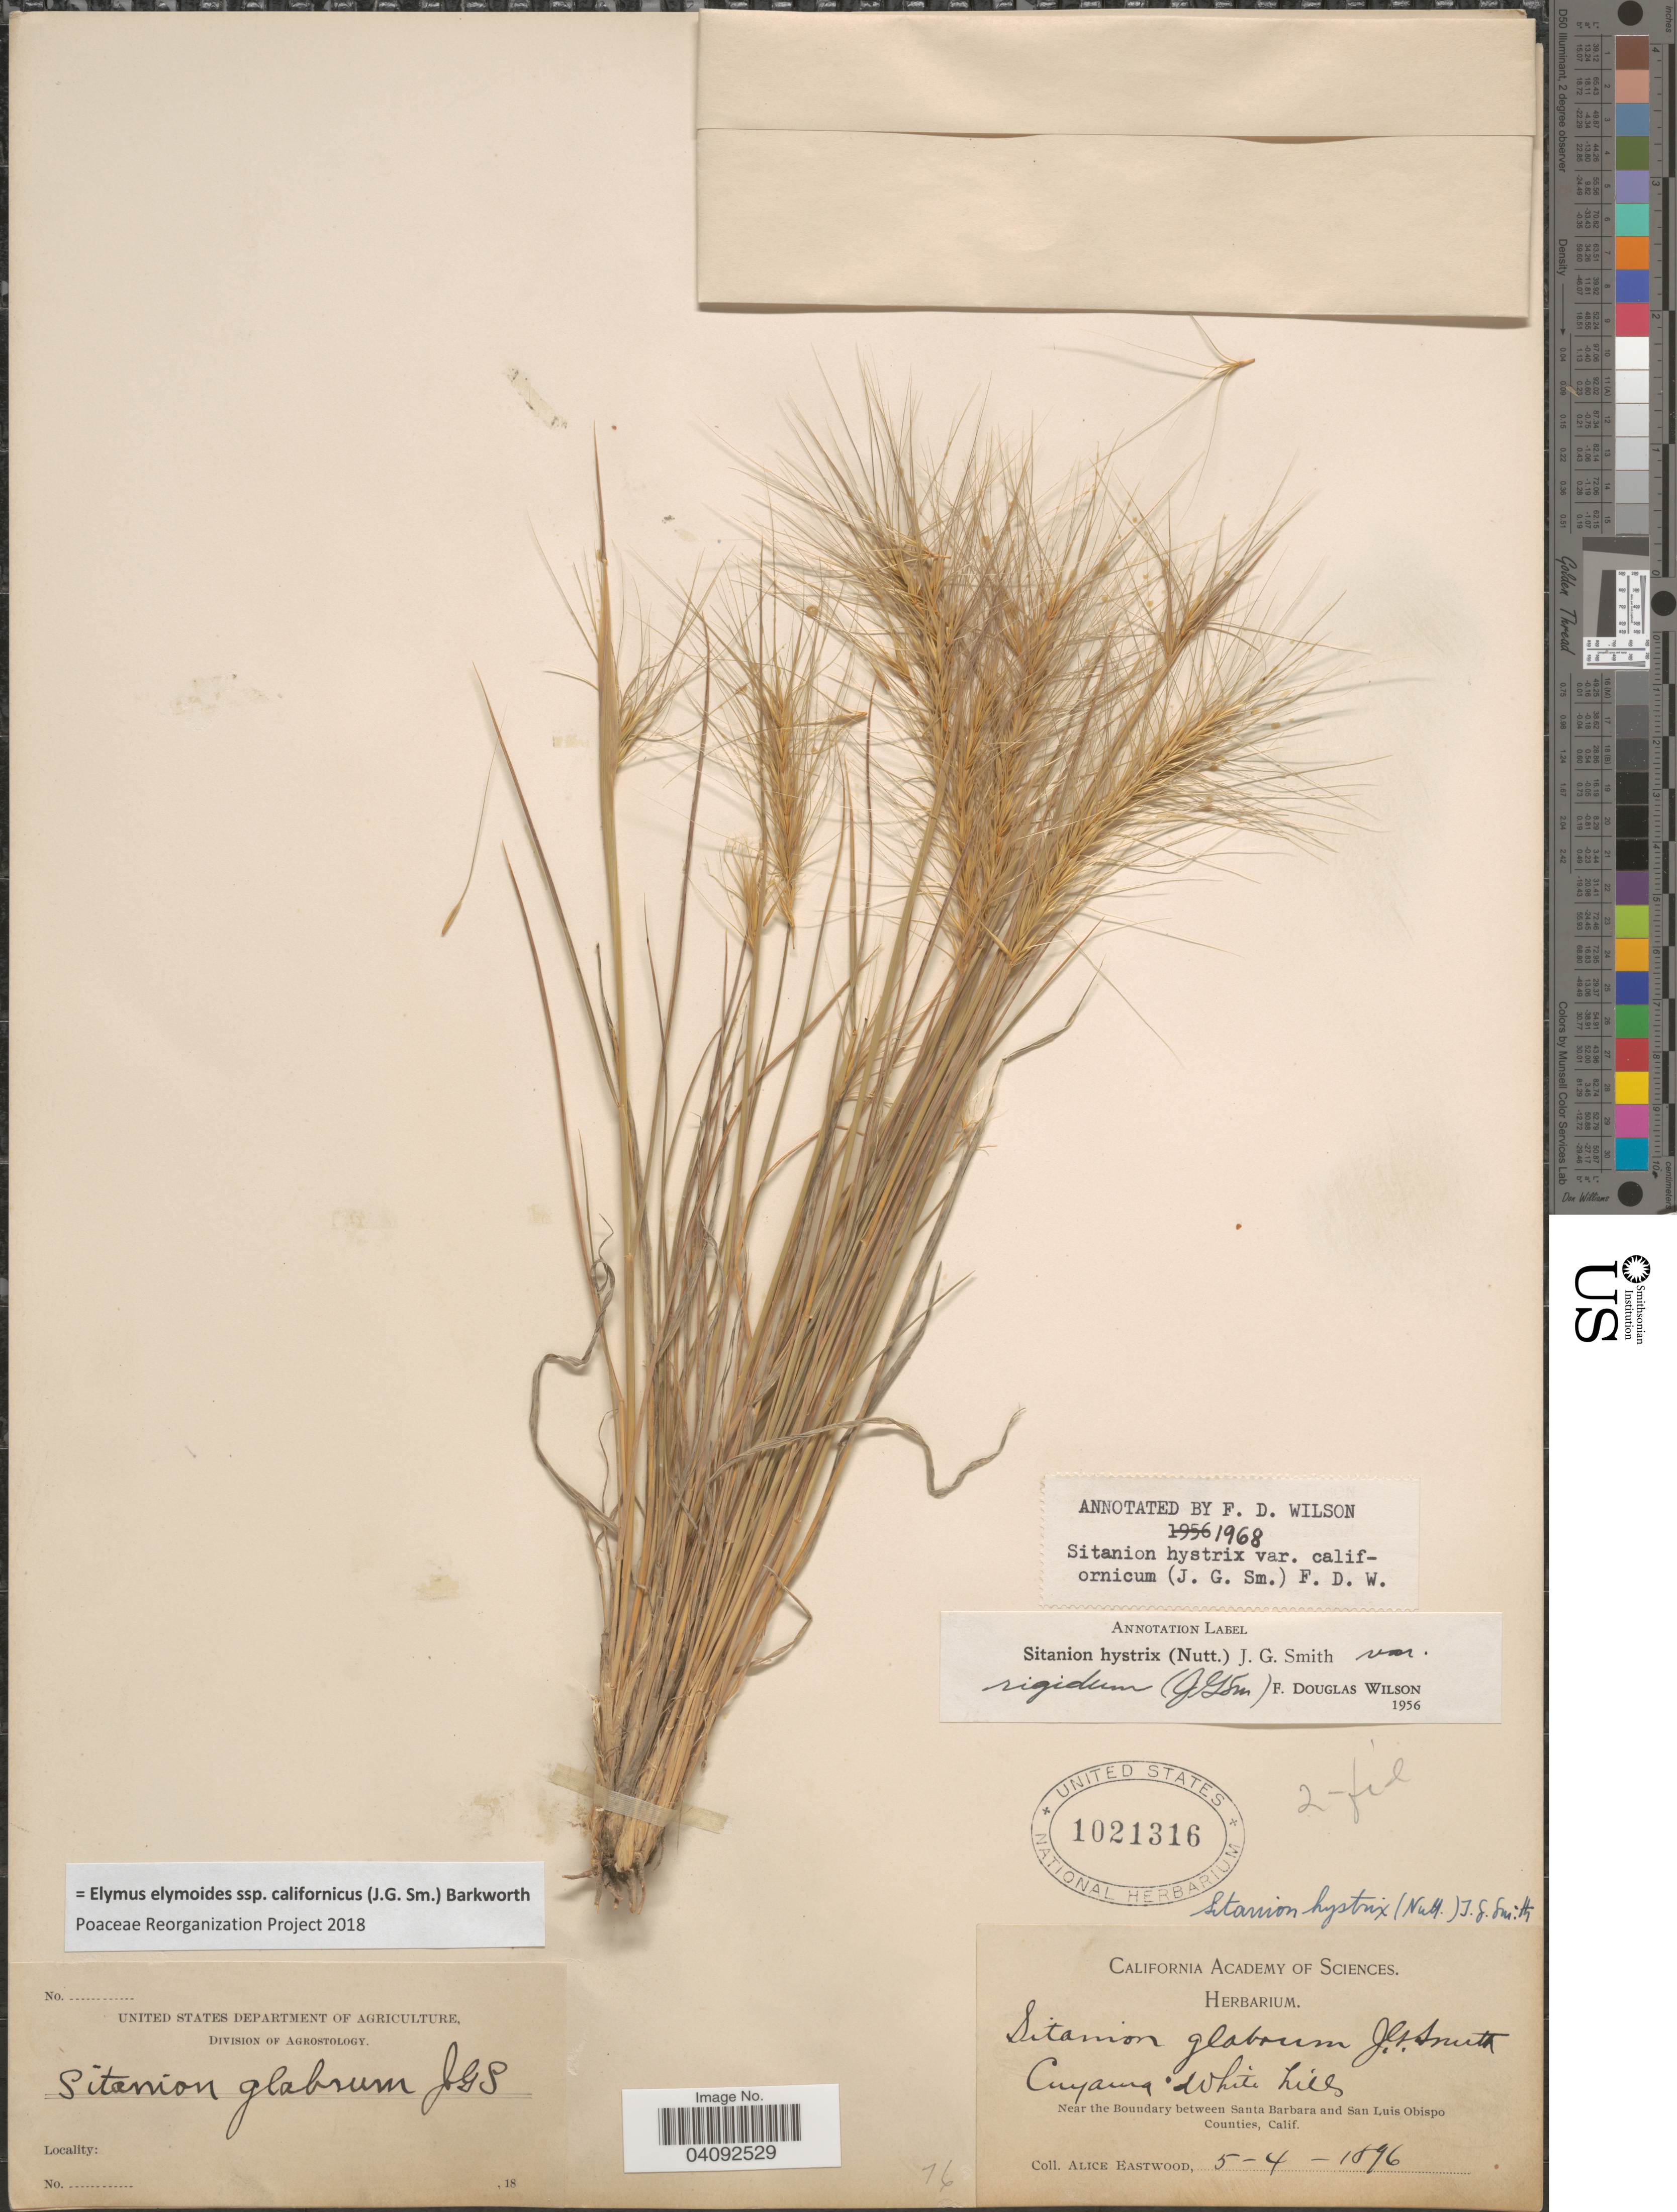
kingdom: Plantae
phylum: Tracheophyta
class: Liliopsida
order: Poales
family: Poaceae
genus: Elymus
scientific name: Elymus elymoides subsp. hordeoides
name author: (Suksd.) Barkworth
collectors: A. Eastwood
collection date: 1896-05-04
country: United States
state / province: California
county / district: Santa Barbara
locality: Cuyama White hills. Near the Boundary between Santa Barbara and San Luis Obispo Counties.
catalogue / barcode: US 1021316